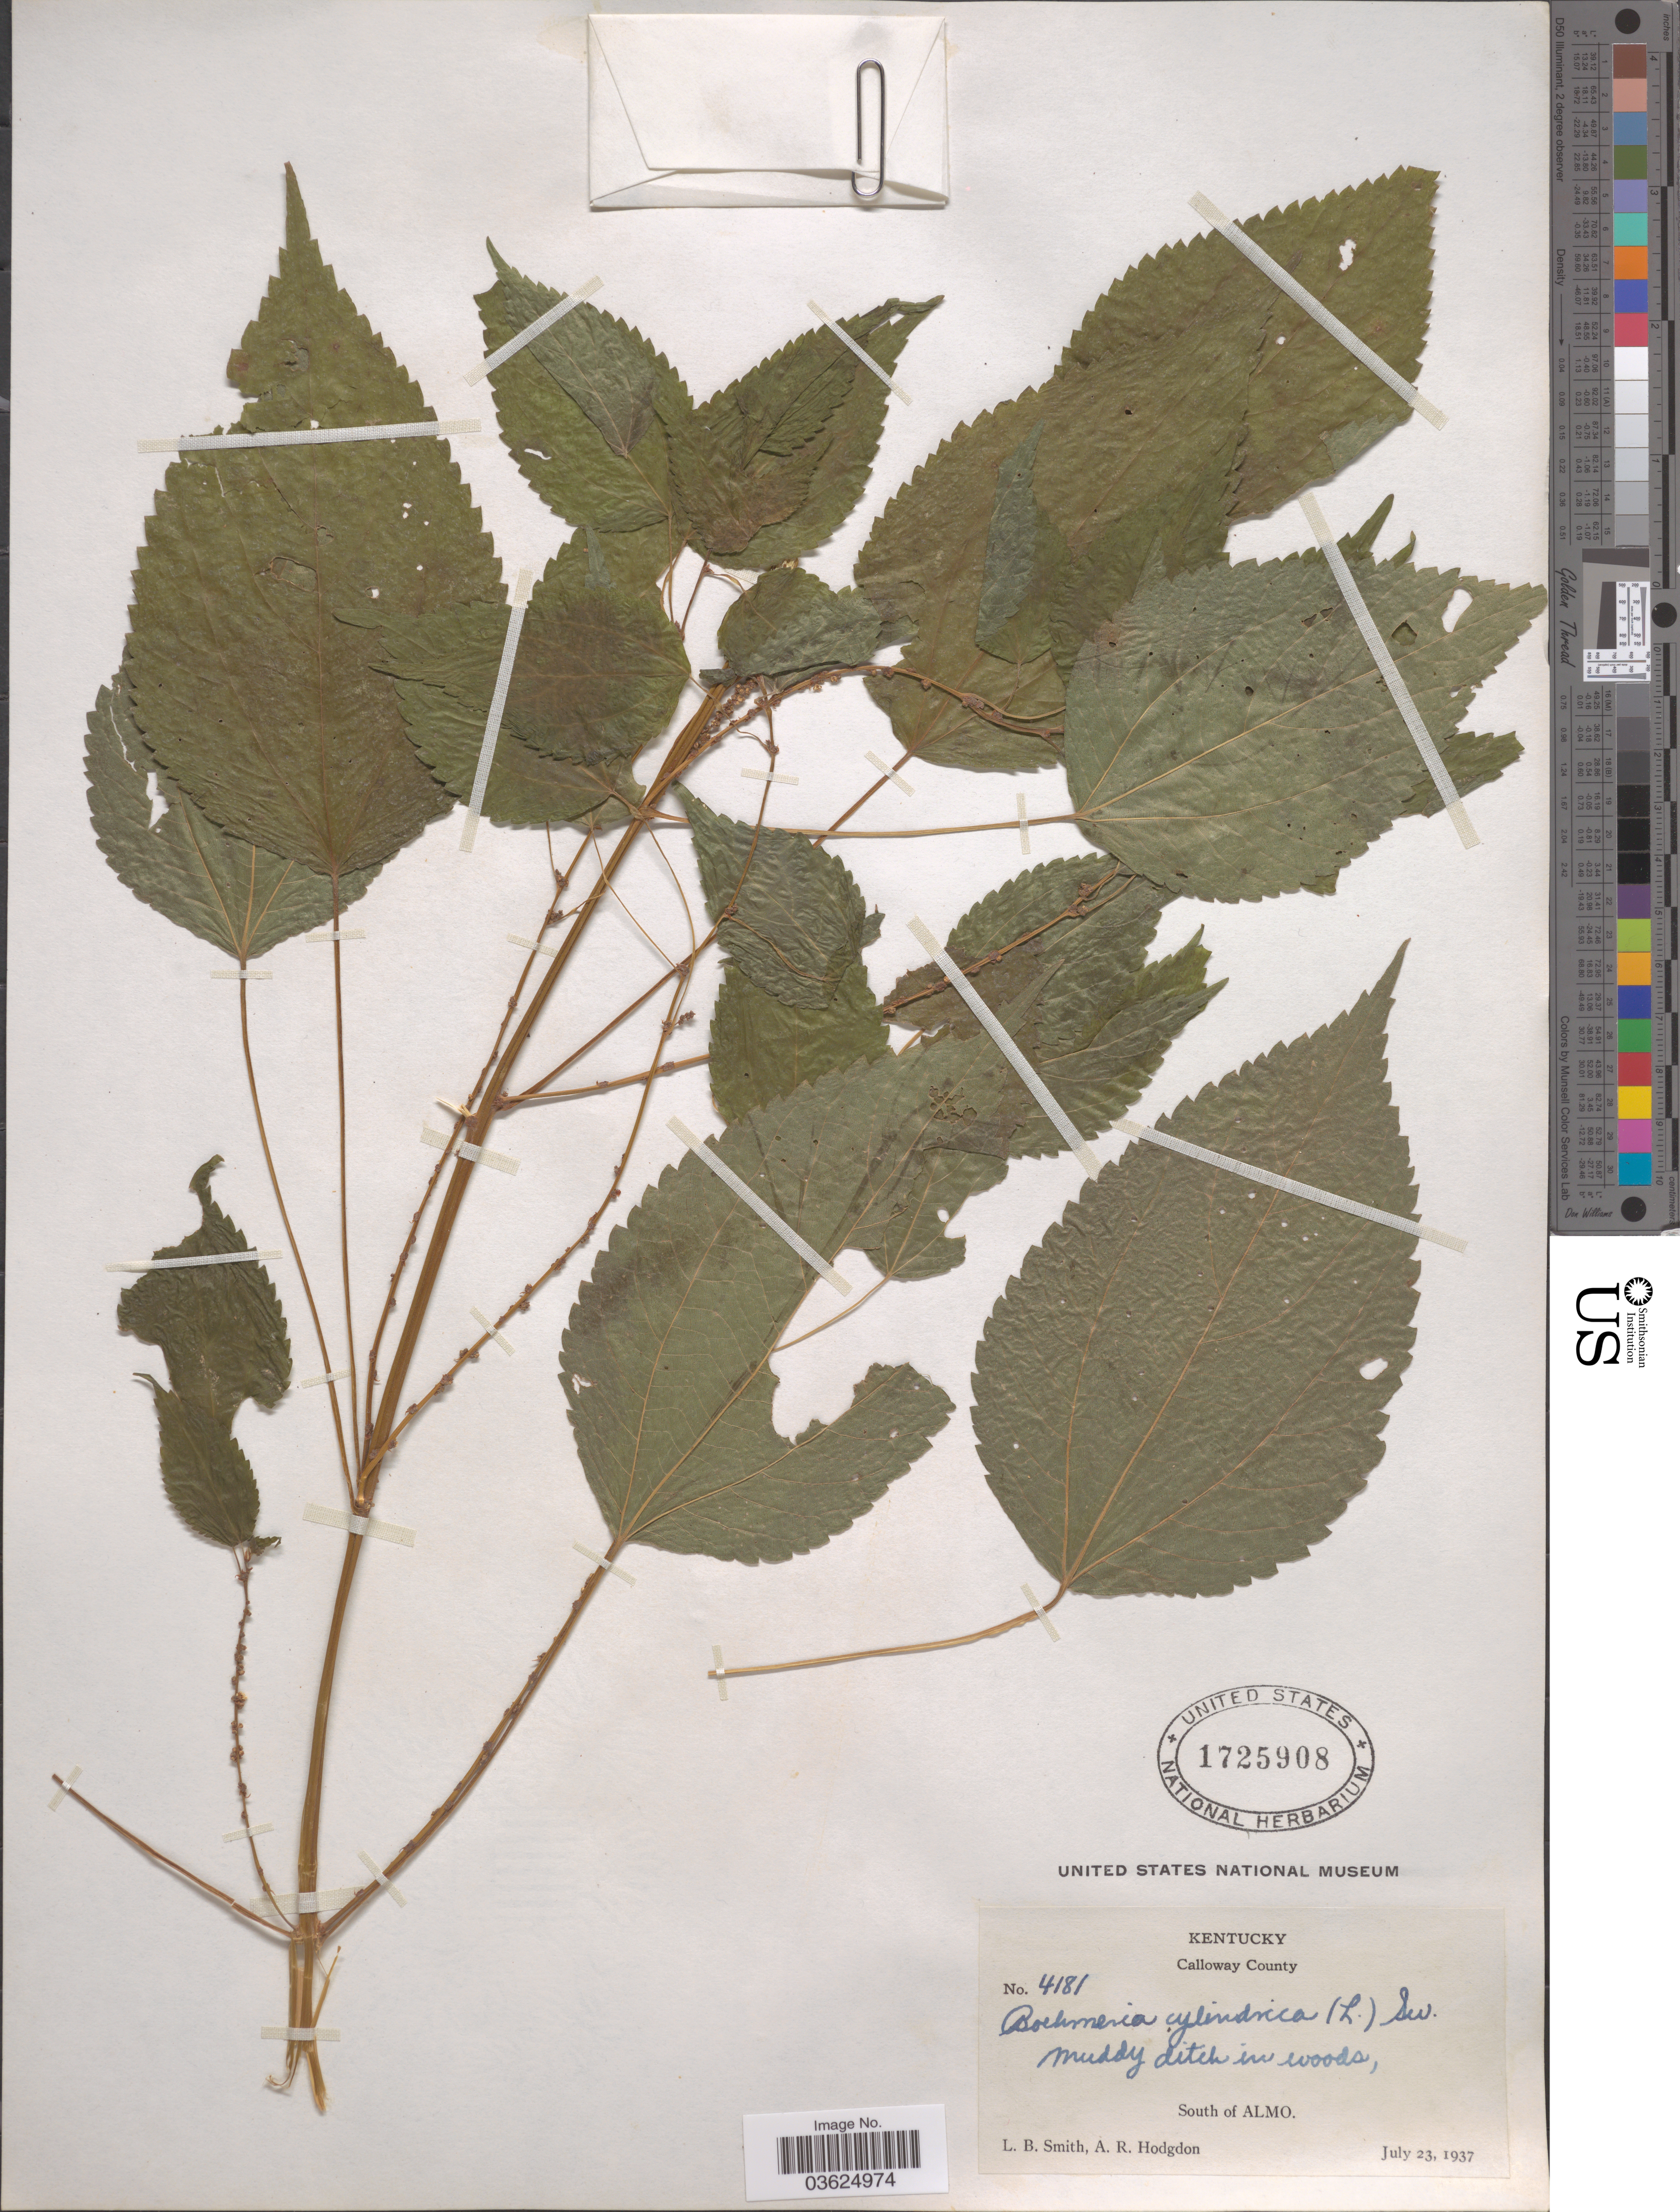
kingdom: Plantae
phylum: Tracheophyta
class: Magnoliopsida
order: Rosales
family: Urticaceae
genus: Boehmeria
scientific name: Boehmeria cylindrica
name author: (L.) Sw.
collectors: L. Smith & A. R. Hodgdon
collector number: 4181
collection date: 1937-07-23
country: United States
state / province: Kentucky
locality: Calloway County. South of Almo.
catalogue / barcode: US 1725908